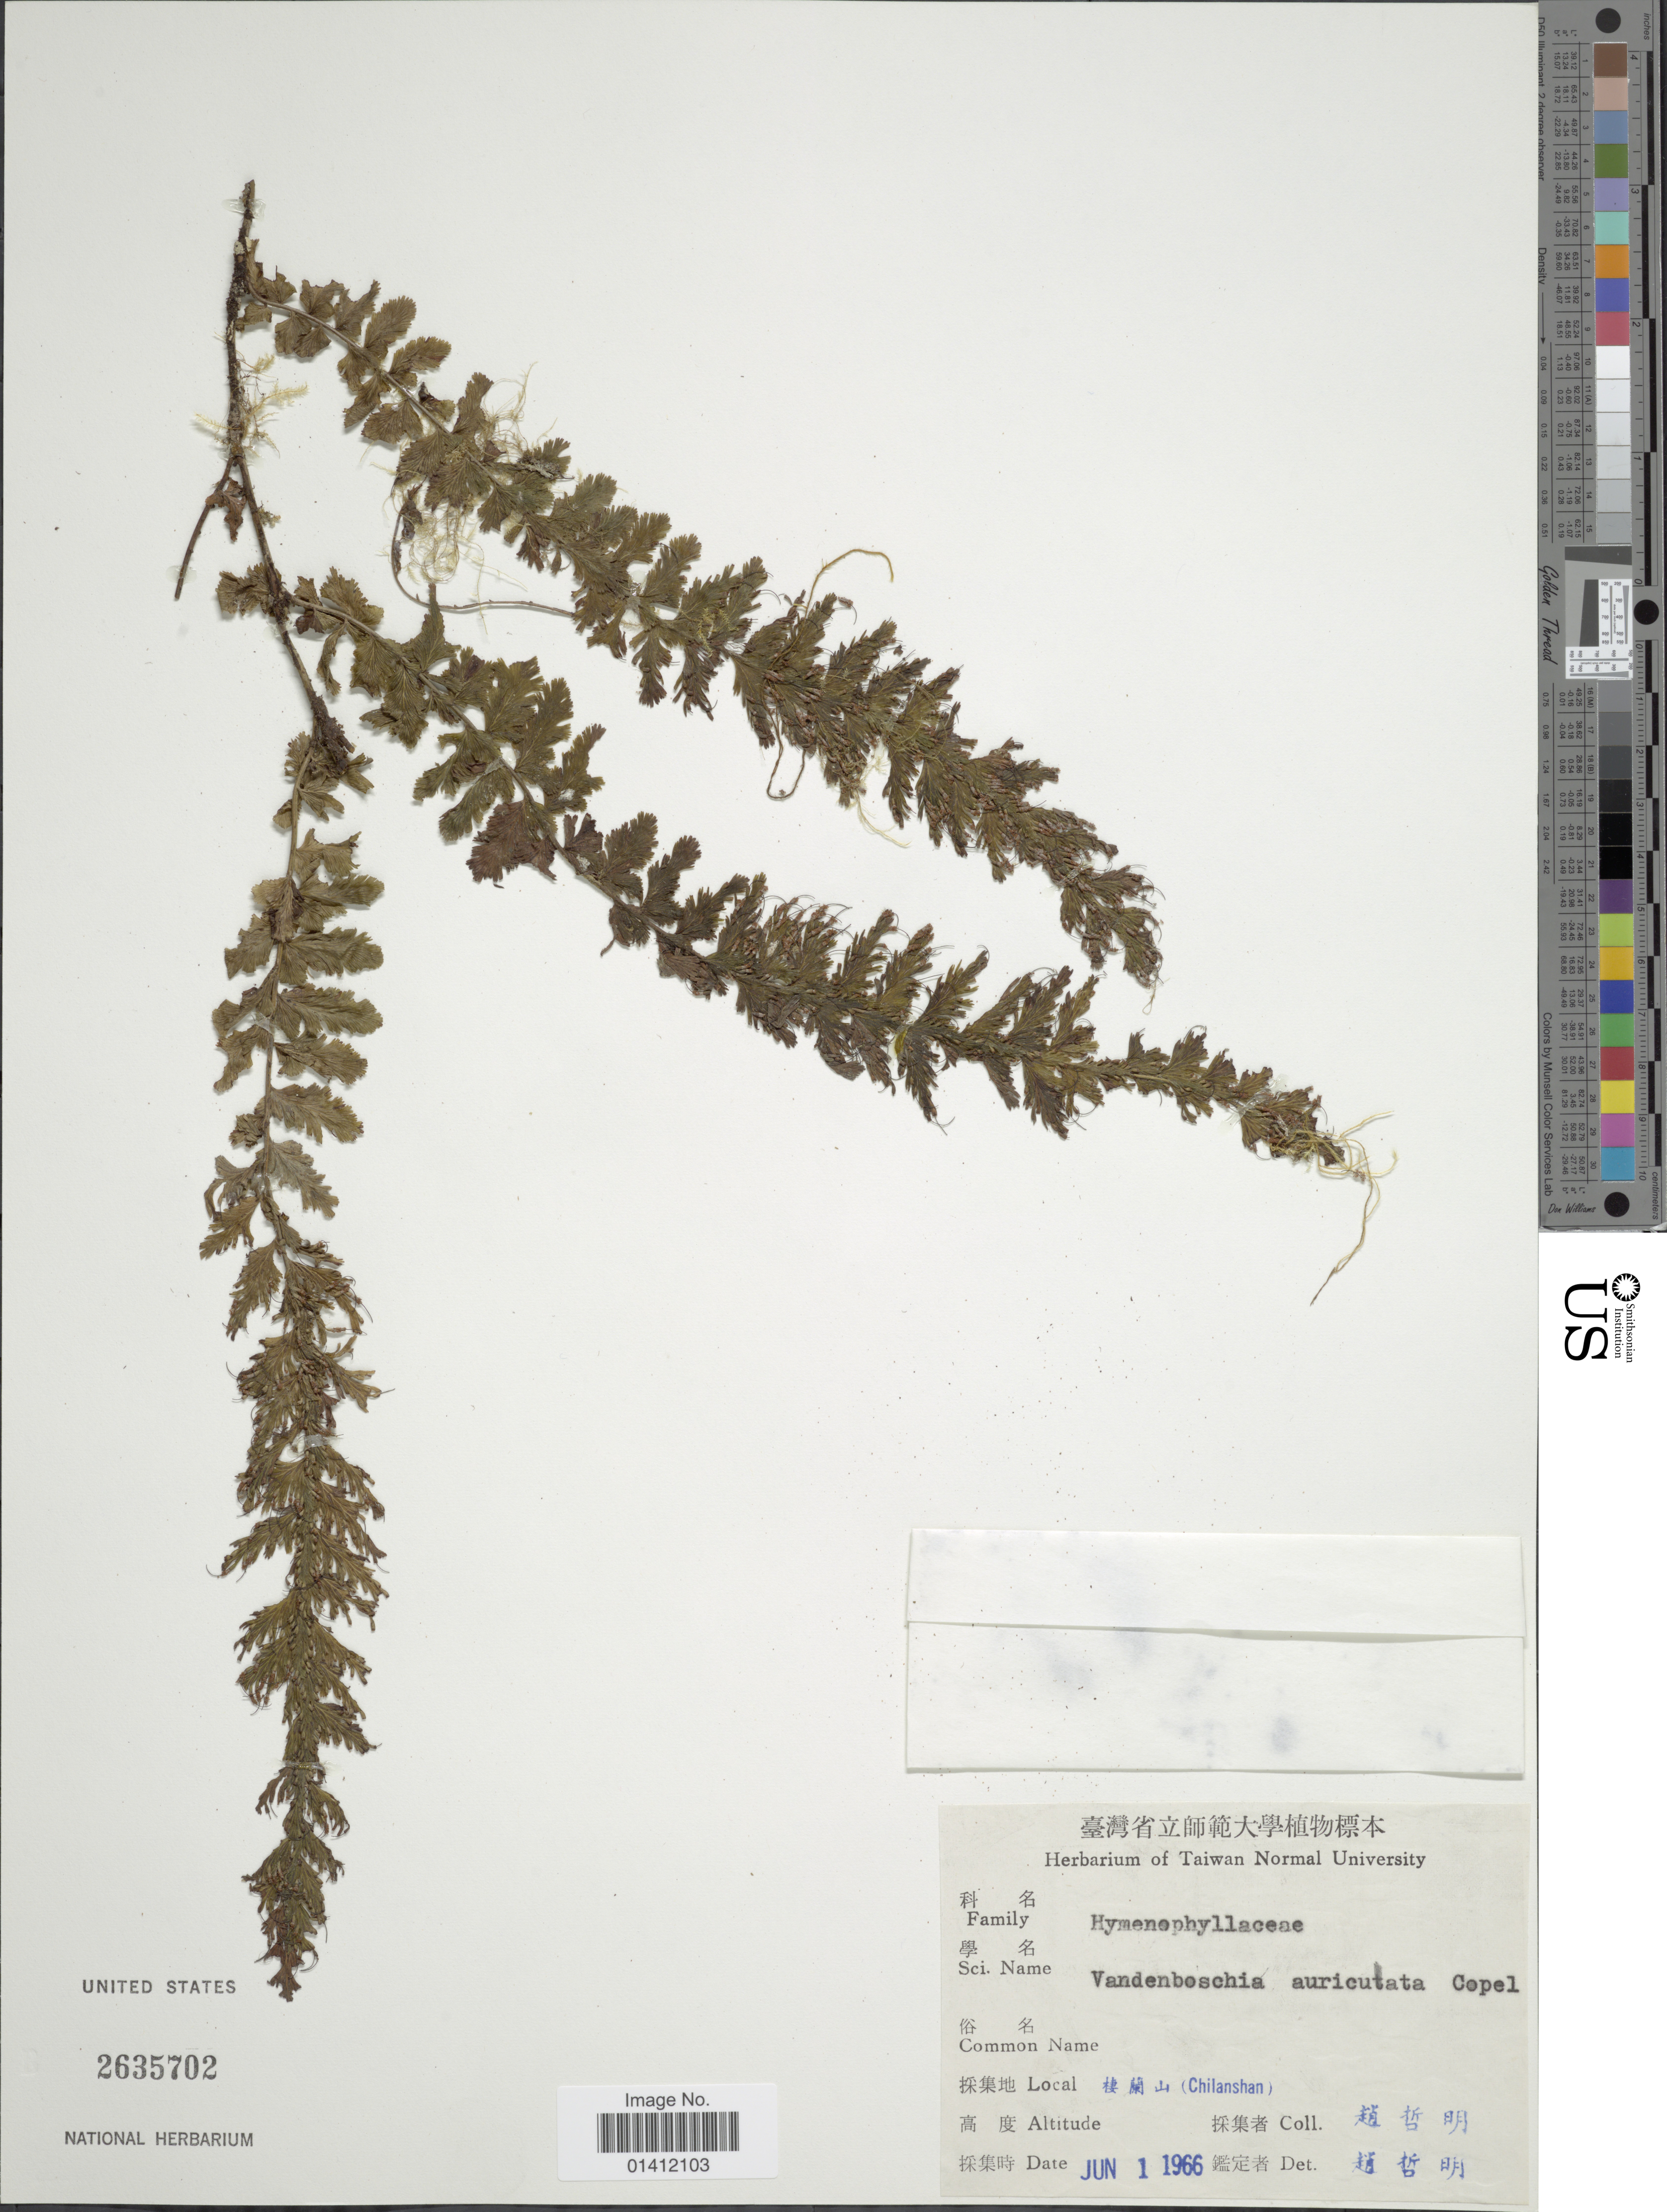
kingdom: Plantae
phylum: Tracheophyta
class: Polypodiopsida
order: Hymenophyllales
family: Hymenophyllaceae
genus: Vandenboschia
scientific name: Vandenboschia auriculata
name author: (Blume) Copel.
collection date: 1966-06-01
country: Taiwan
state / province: Yilan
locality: Chilanshan.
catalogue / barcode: US 2635702